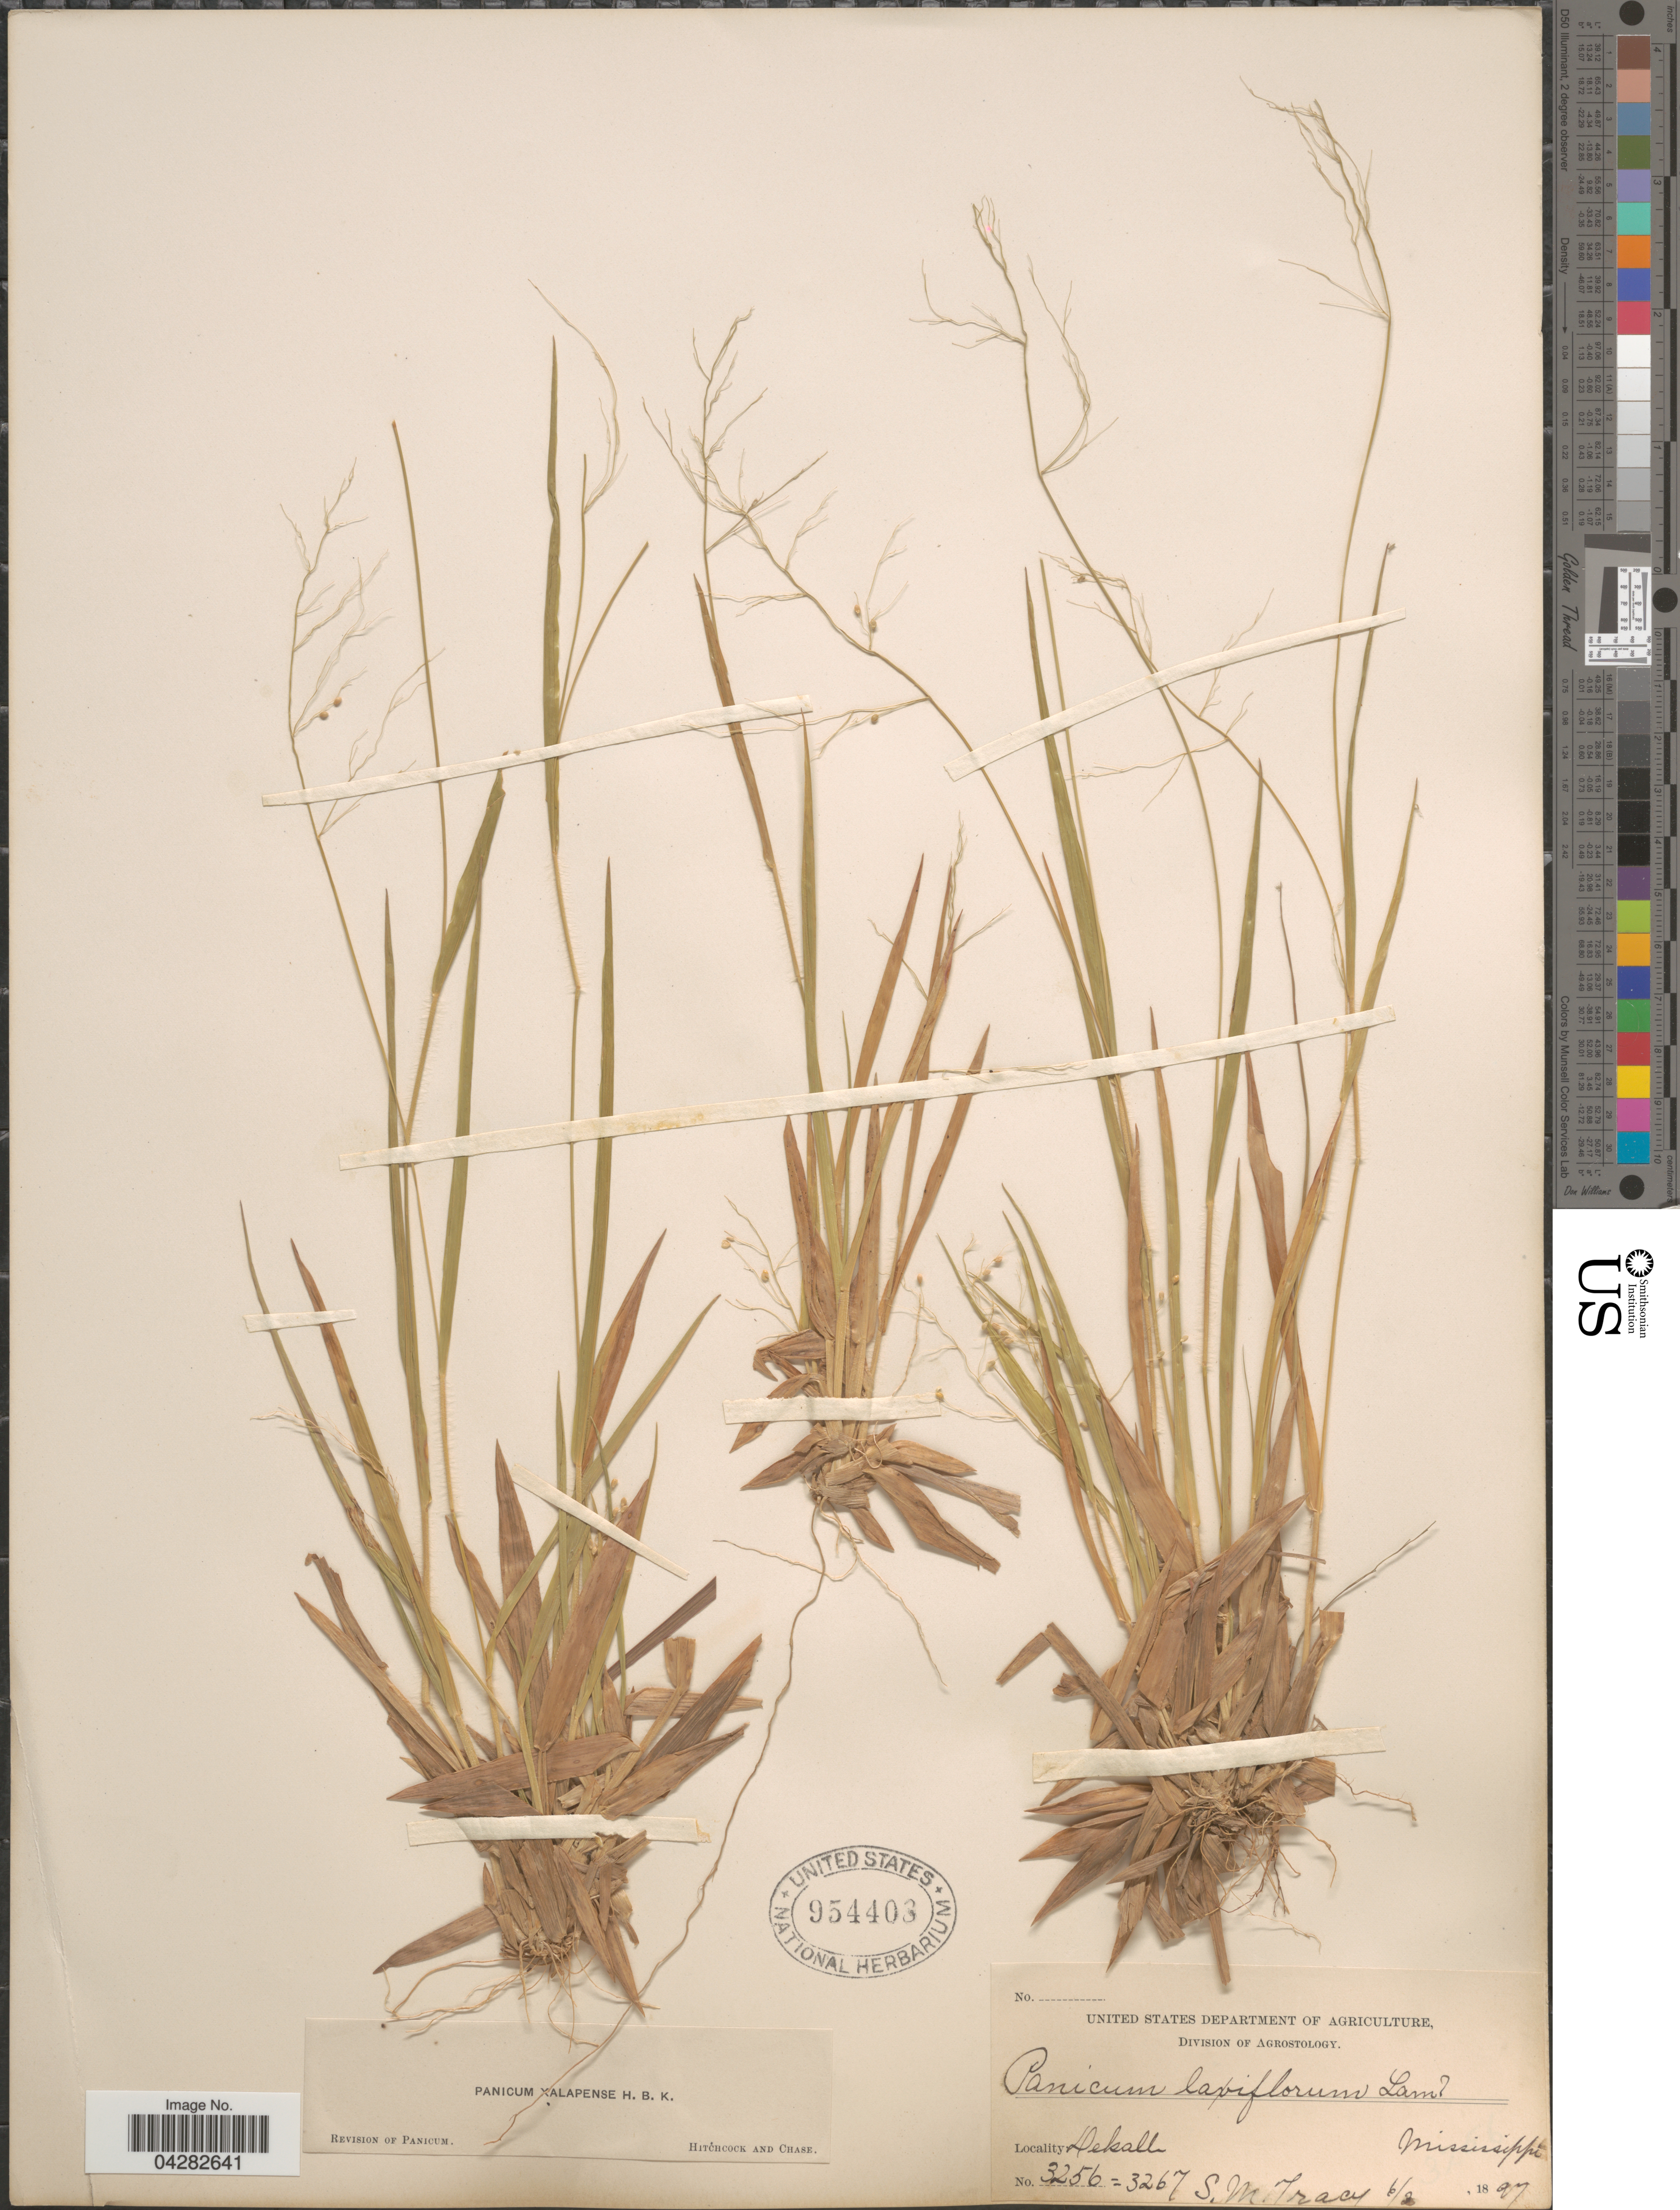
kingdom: Plantae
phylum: Tracheophyta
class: Liliopsida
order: Poales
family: Poaceae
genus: Dichanthelium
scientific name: Dichanthelium laxiflorum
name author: (Lam.) Gould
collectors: S. M. Tracy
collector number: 3256/3267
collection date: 1897-06-02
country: United States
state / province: Mississippi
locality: Dekalb.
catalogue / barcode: US 954403